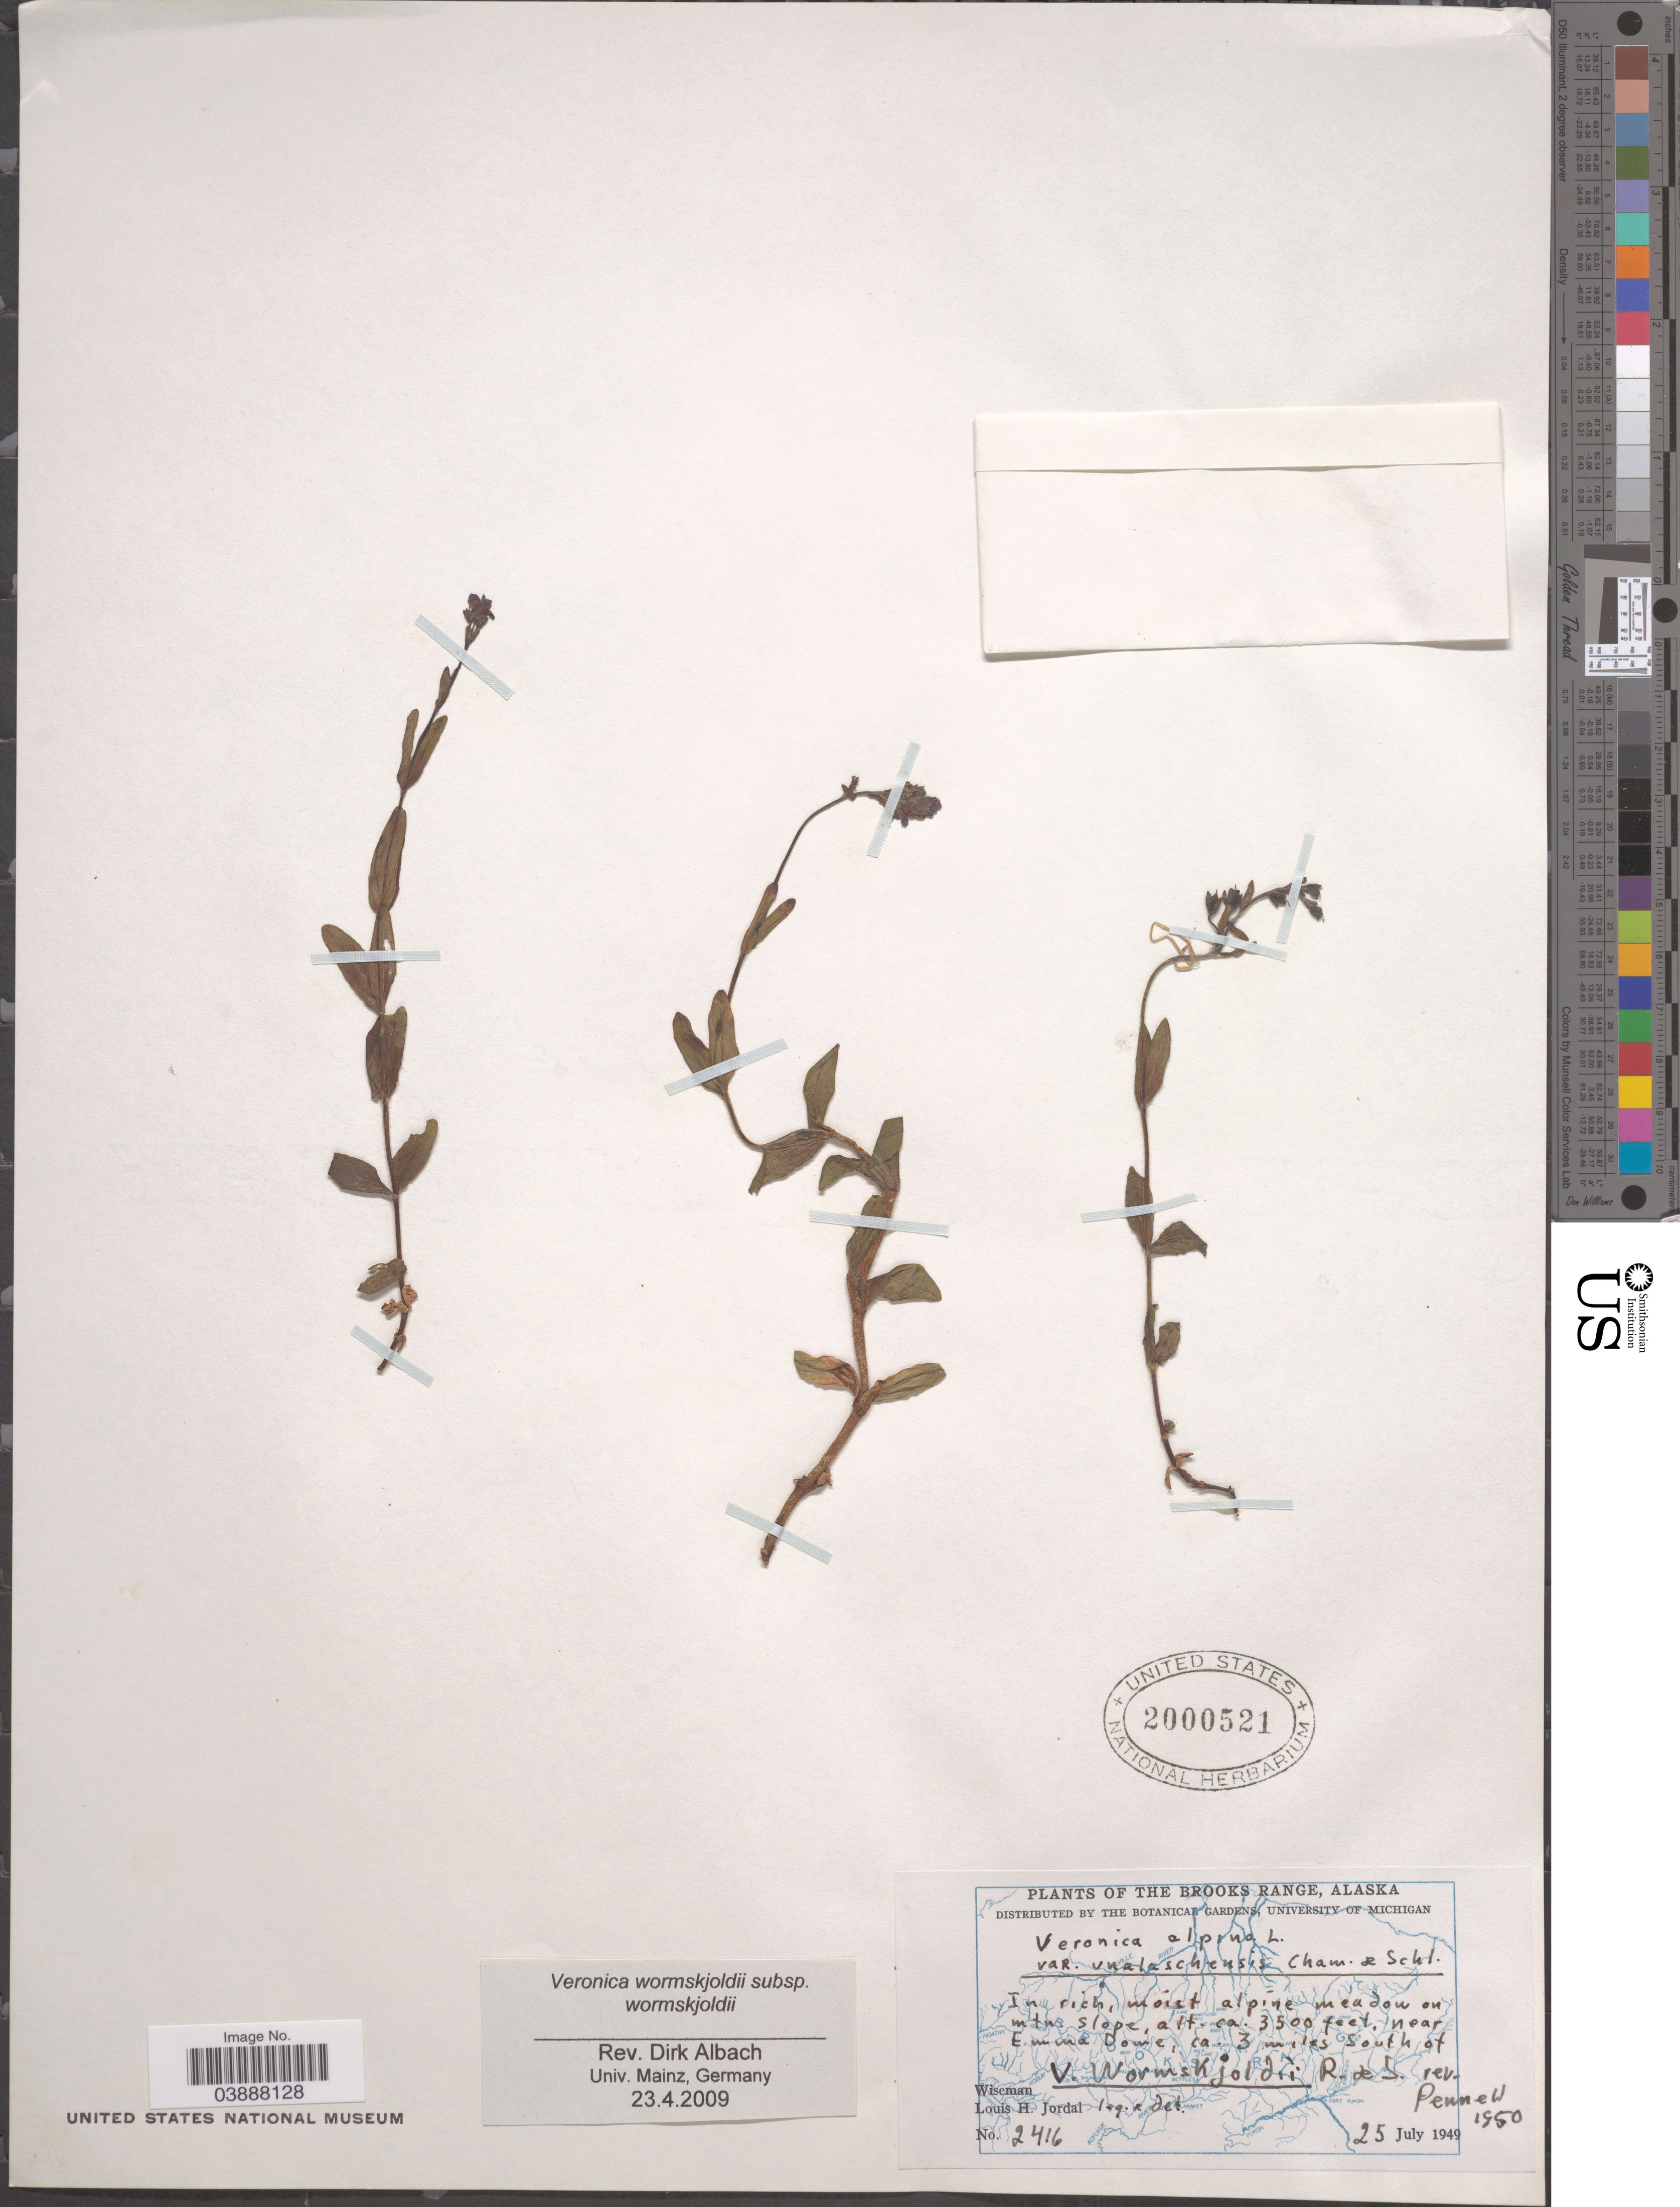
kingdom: Plantae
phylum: Tracheophyta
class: Magnoliopsida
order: Lamiales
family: Plantaginaceae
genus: Veronica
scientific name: Veronica wormskjoldii subsp. wormskjoldii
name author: Roem. & Schult.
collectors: L. Jordal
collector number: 2416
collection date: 1949-07-25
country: United States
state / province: Alaska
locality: Brooks Range. Near Emma Dome, ca. 3 miles South of Wiseman.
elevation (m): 1067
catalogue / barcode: US 2000521